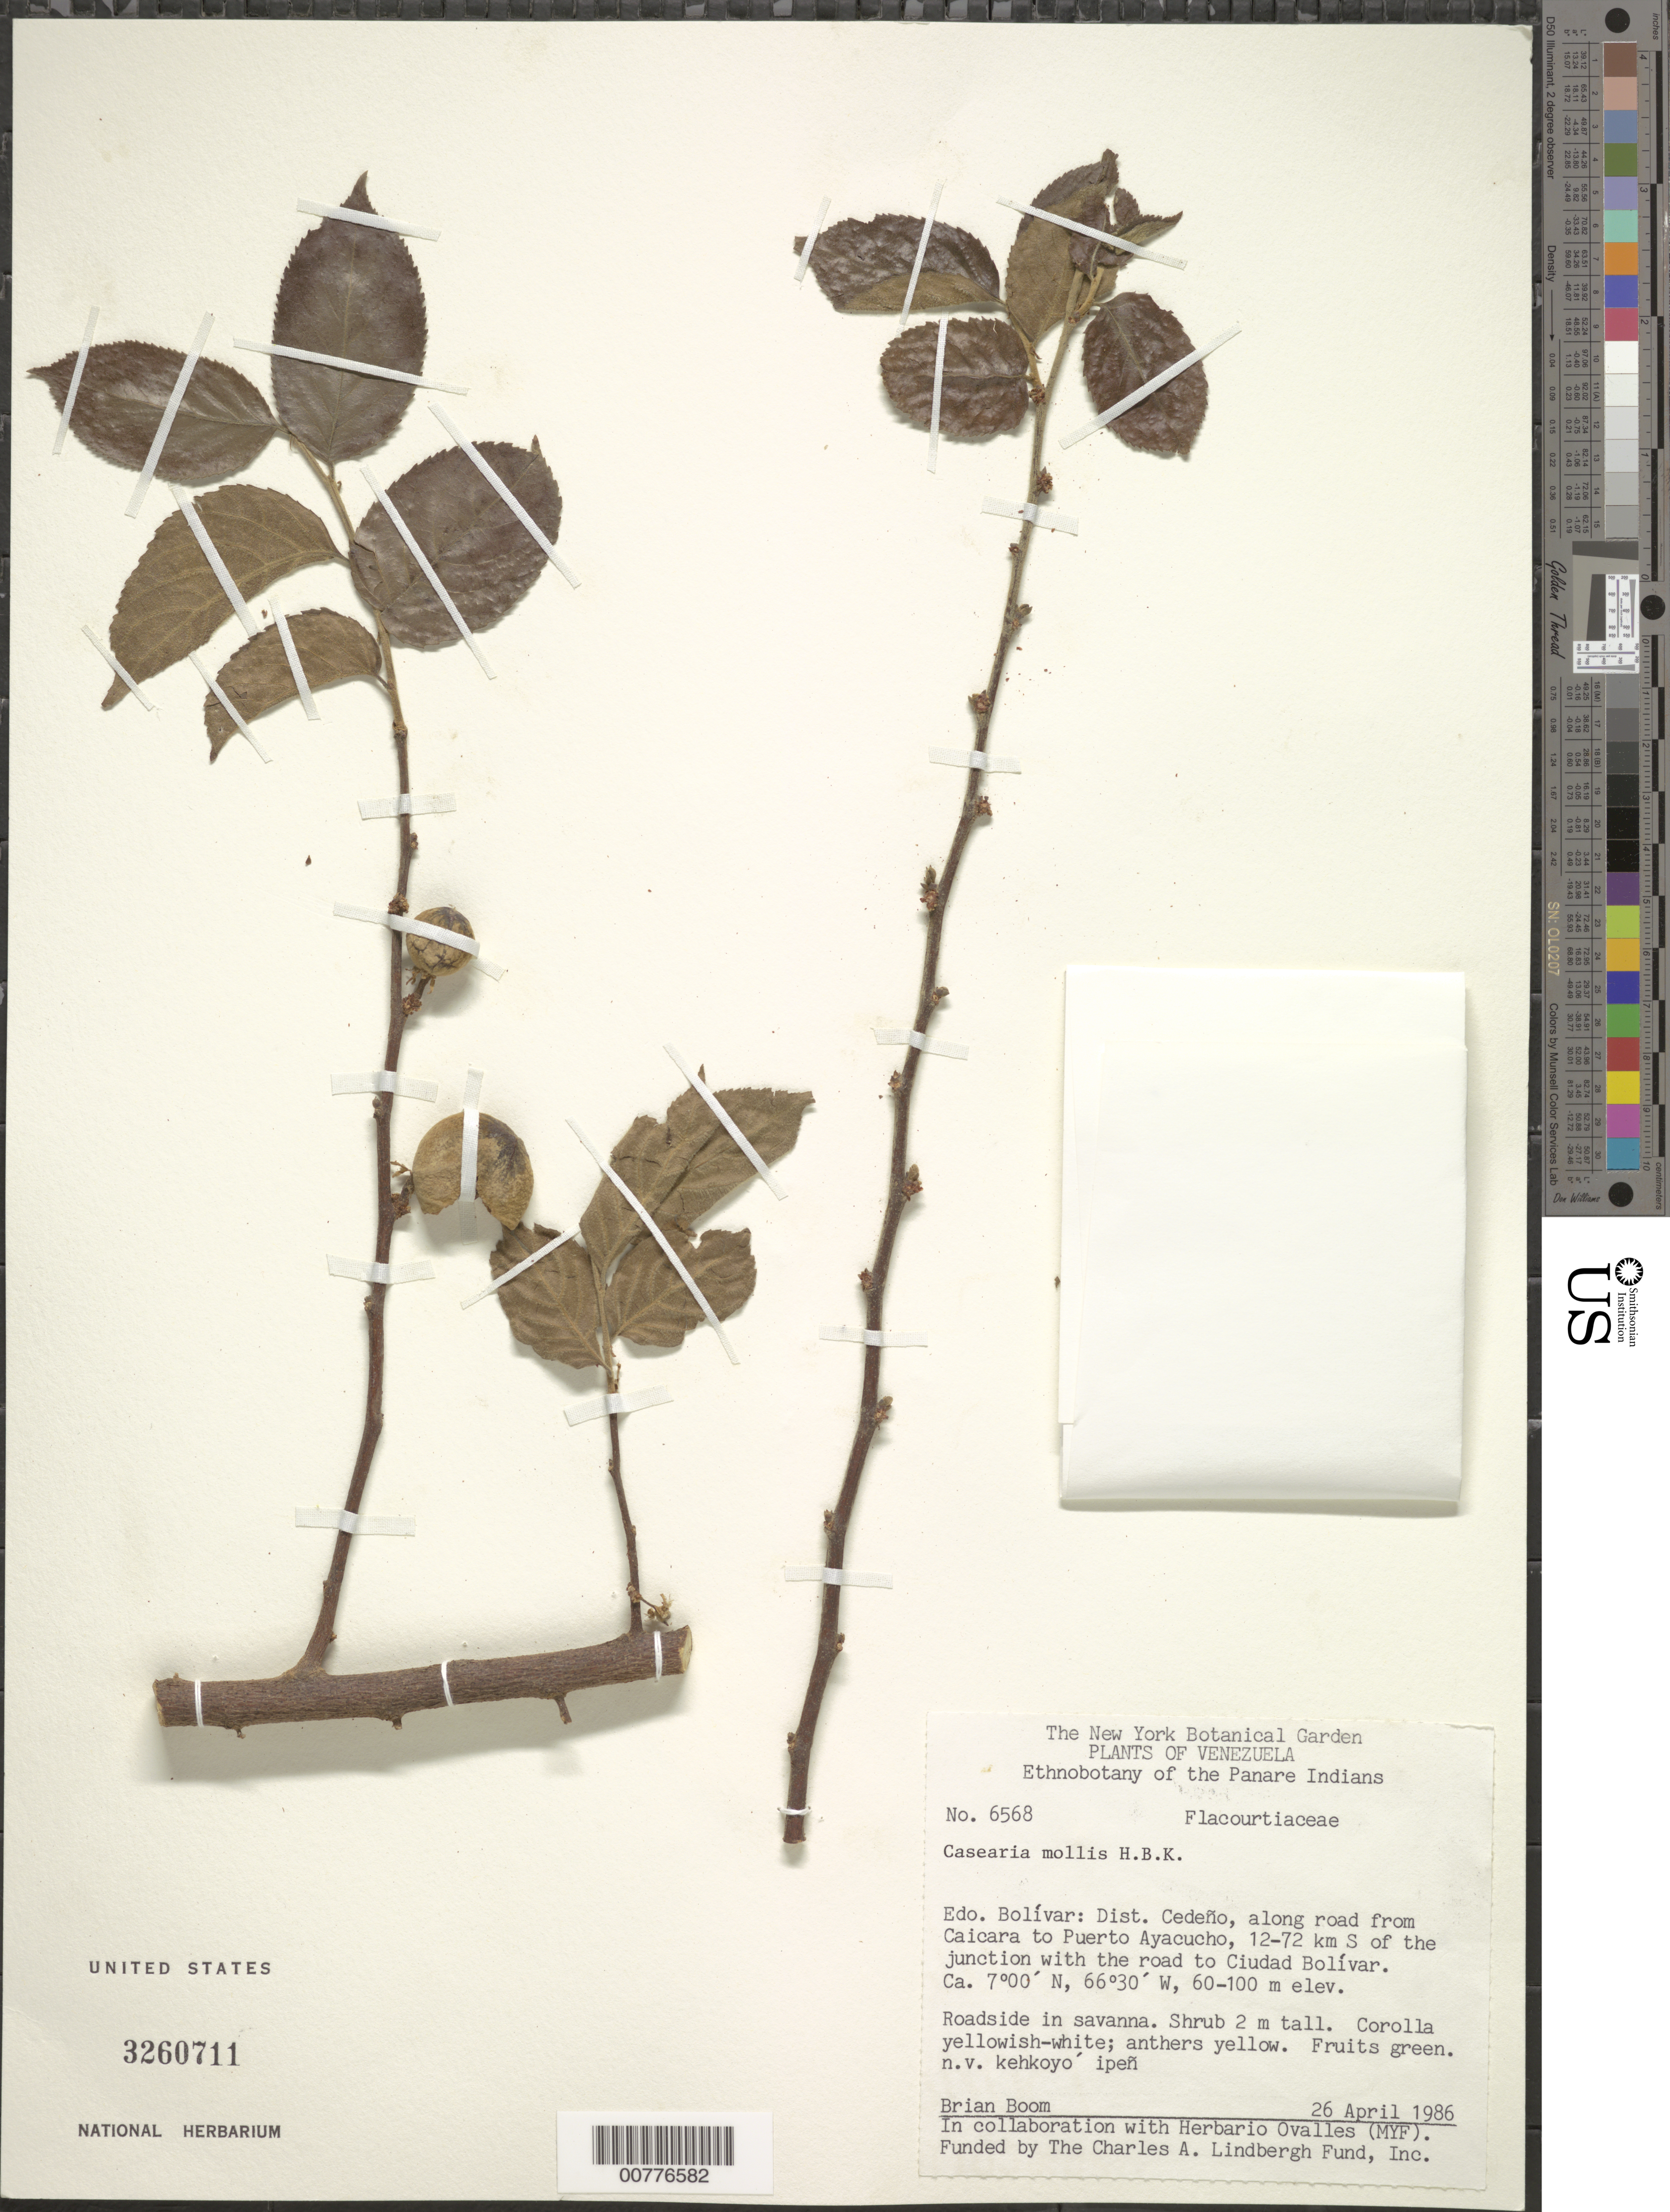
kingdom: Plantae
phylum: Tracheophyta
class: Magnoliopsida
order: Malpighiales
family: Salicaceae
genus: Casearia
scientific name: Casearia mollis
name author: Kunth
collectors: B. M. Boom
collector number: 6568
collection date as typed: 26-Apr-86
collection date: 1986-04-26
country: Venezuela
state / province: Bolívar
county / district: Cedeño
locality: Caicara del Orinoco - Puerto Ayacucho carretera, 12-72 km S of the junction of the road to Ciudad Bolívar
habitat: Roadside in savanna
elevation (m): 60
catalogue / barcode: US 3260711